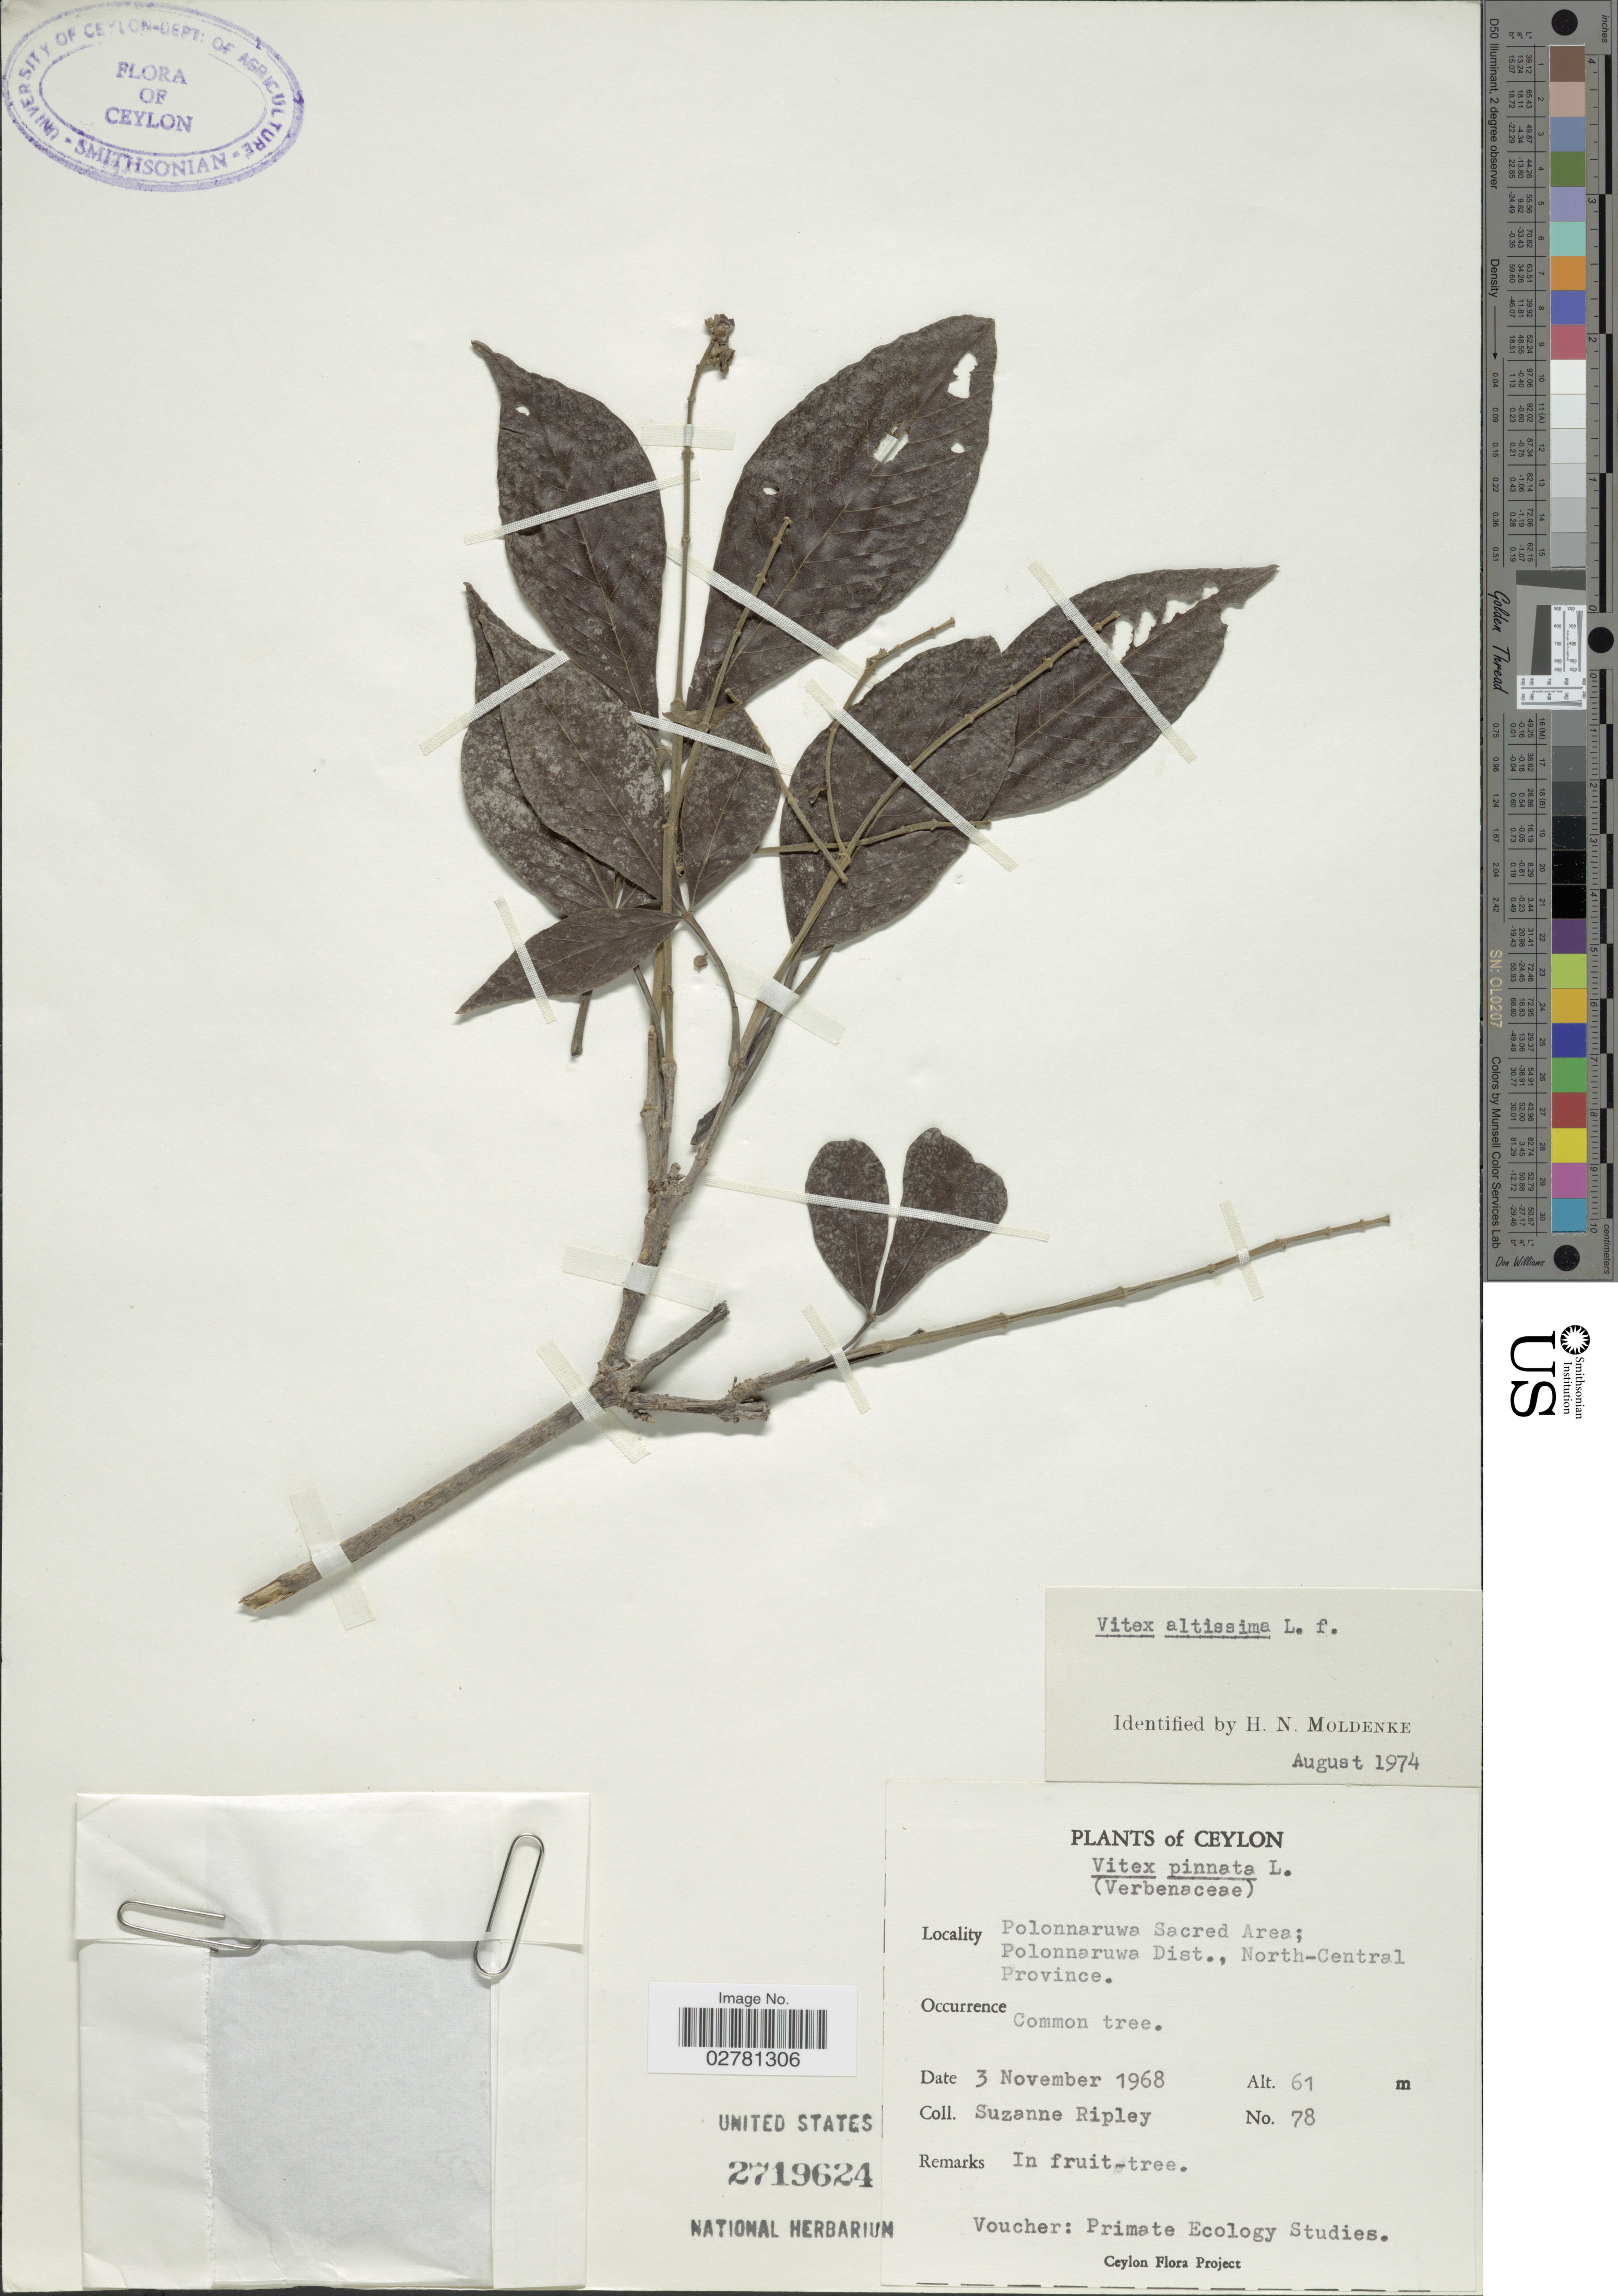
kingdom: Plantae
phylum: Tracheophyta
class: Magnoliopsida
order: Lamiales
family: Lamiaceae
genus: Vitex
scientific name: Vitex altissima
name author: L. f.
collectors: S. Ripley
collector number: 78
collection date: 1968-11-03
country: Sri Lanka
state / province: North Central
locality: Ceylon. Polonnaruwa Sacred area; Polonnaruwa Dist.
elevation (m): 61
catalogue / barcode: US 2719624